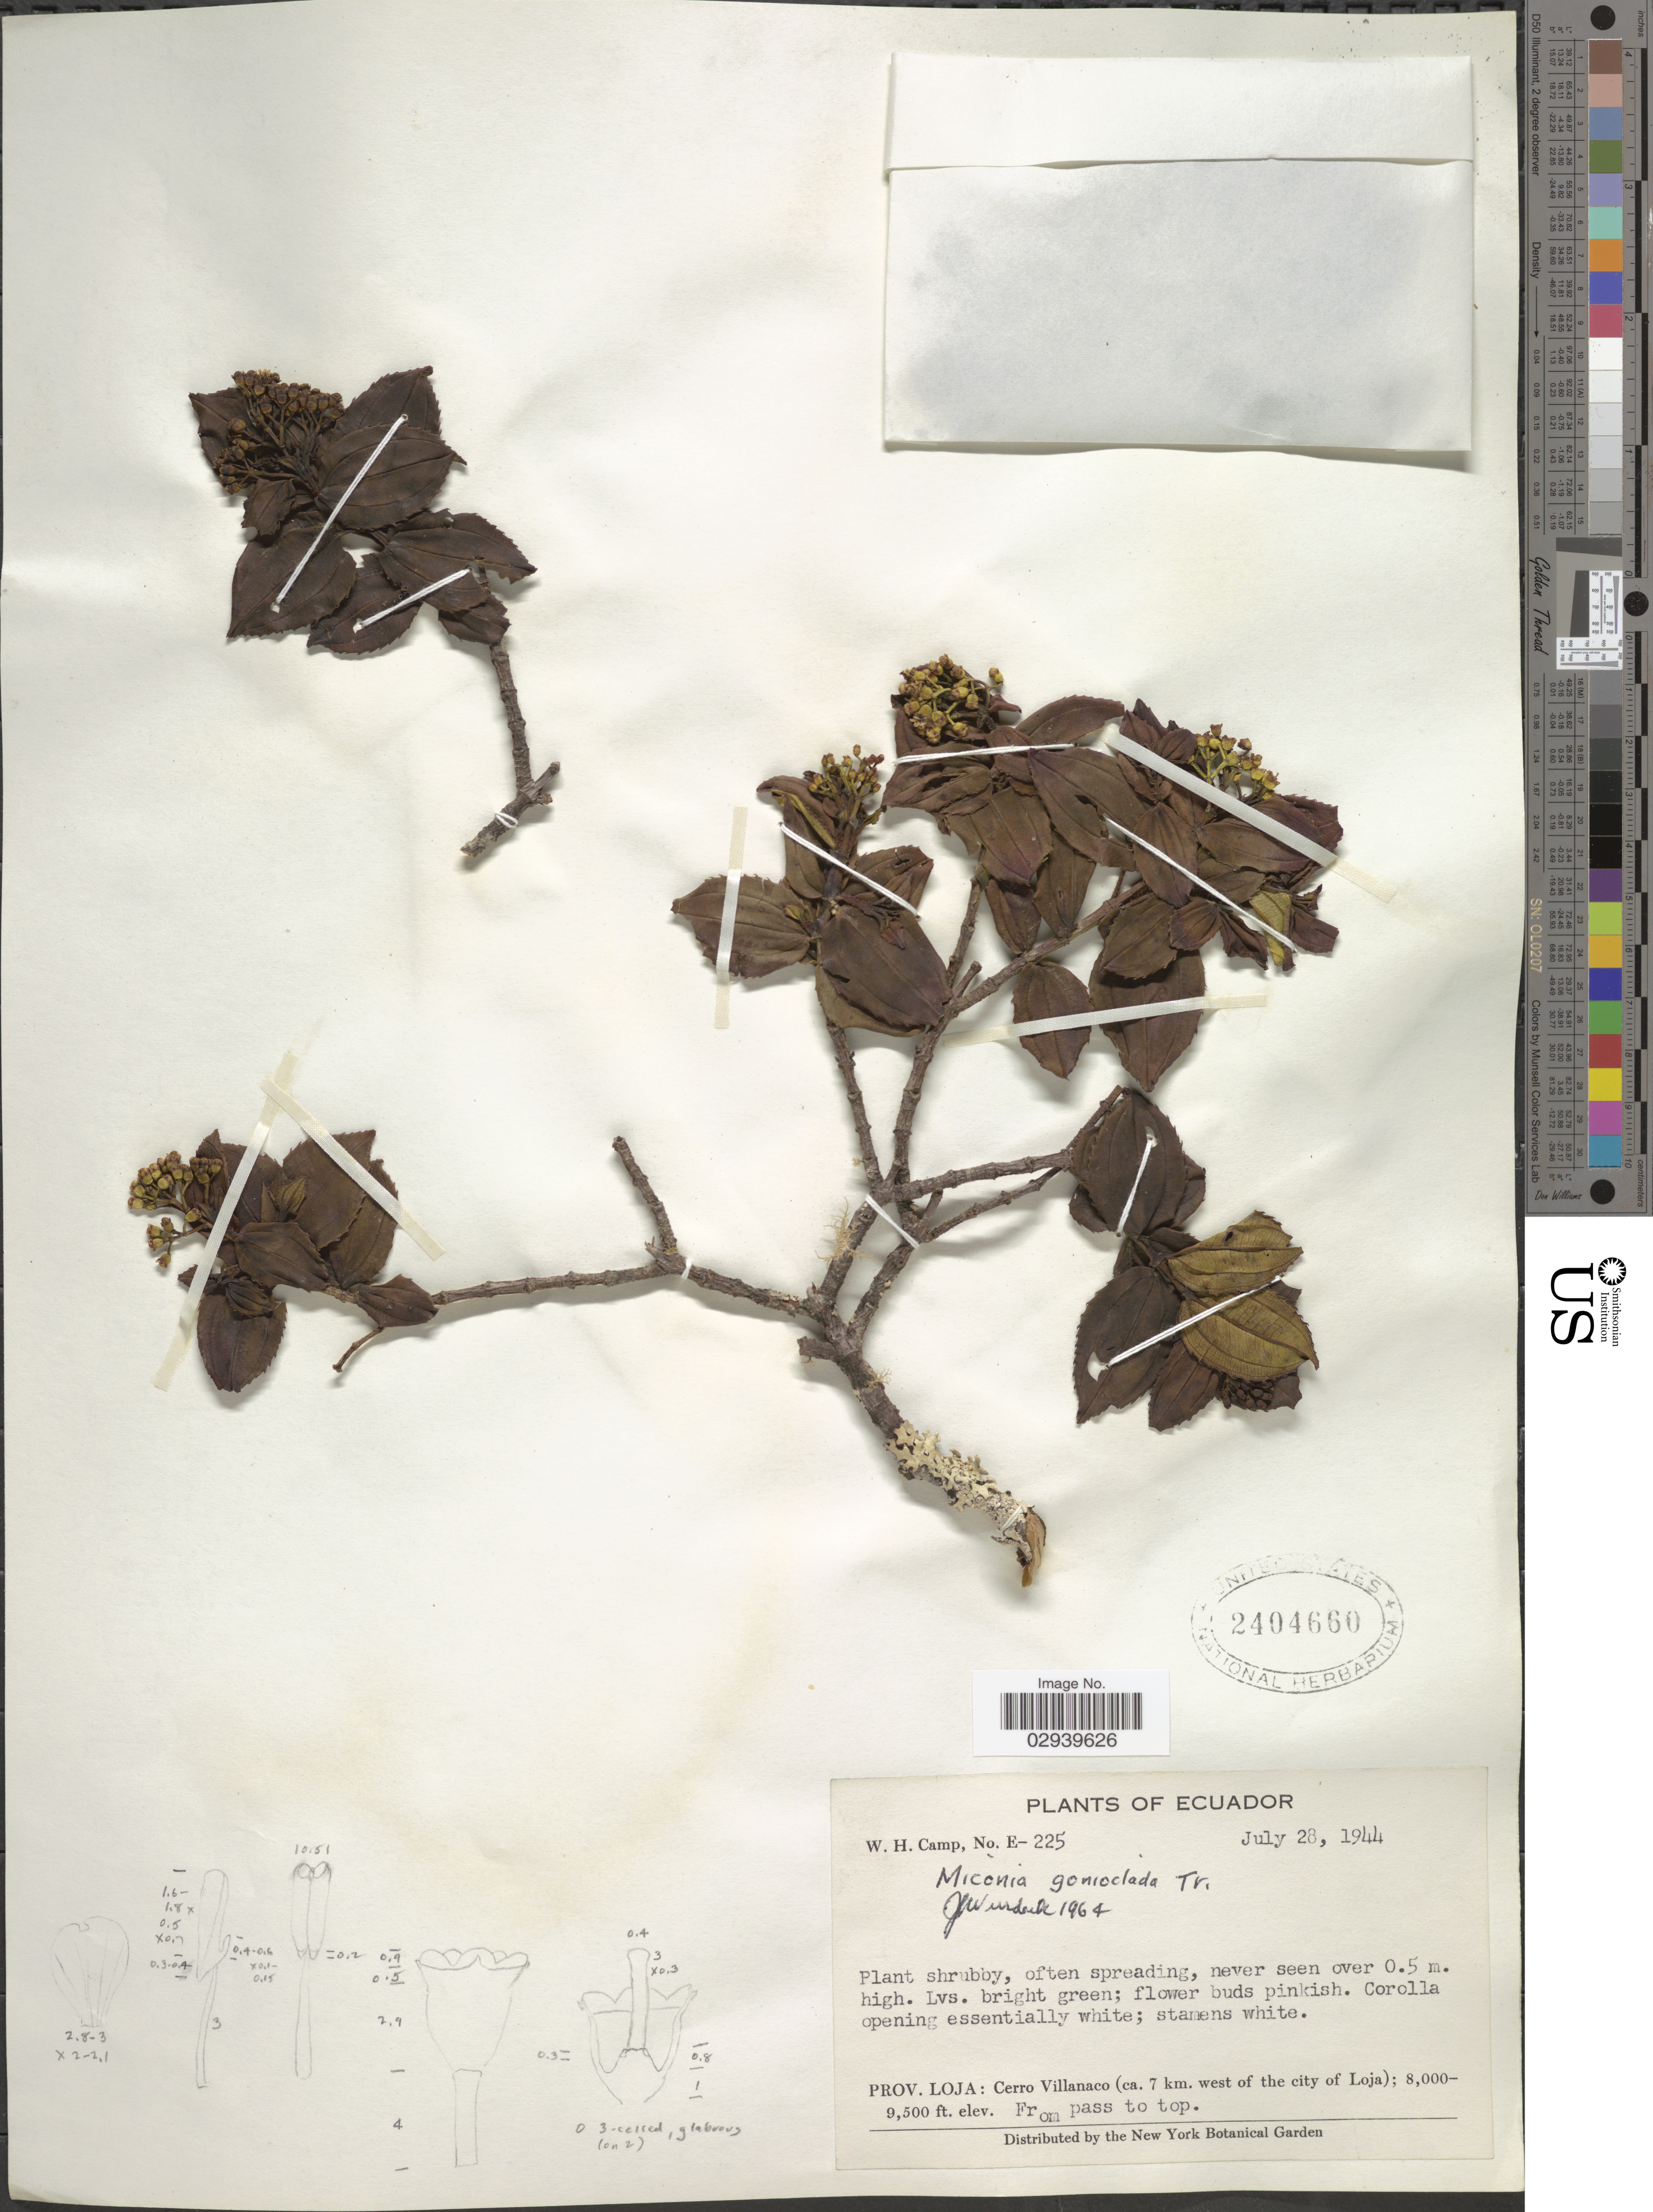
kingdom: Plantae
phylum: Tracheophyta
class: Magnoliopsida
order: Myrtales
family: Melastomataceae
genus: Miconia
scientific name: Miconia gonioclada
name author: Triana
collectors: W. H. Camp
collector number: E-225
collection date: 1944-07-28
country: Ecuador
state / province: Loja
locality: Cerro Villanaco (ca. 7 km. west of the city of Loja).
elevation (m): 2438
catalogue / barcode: US 2404660